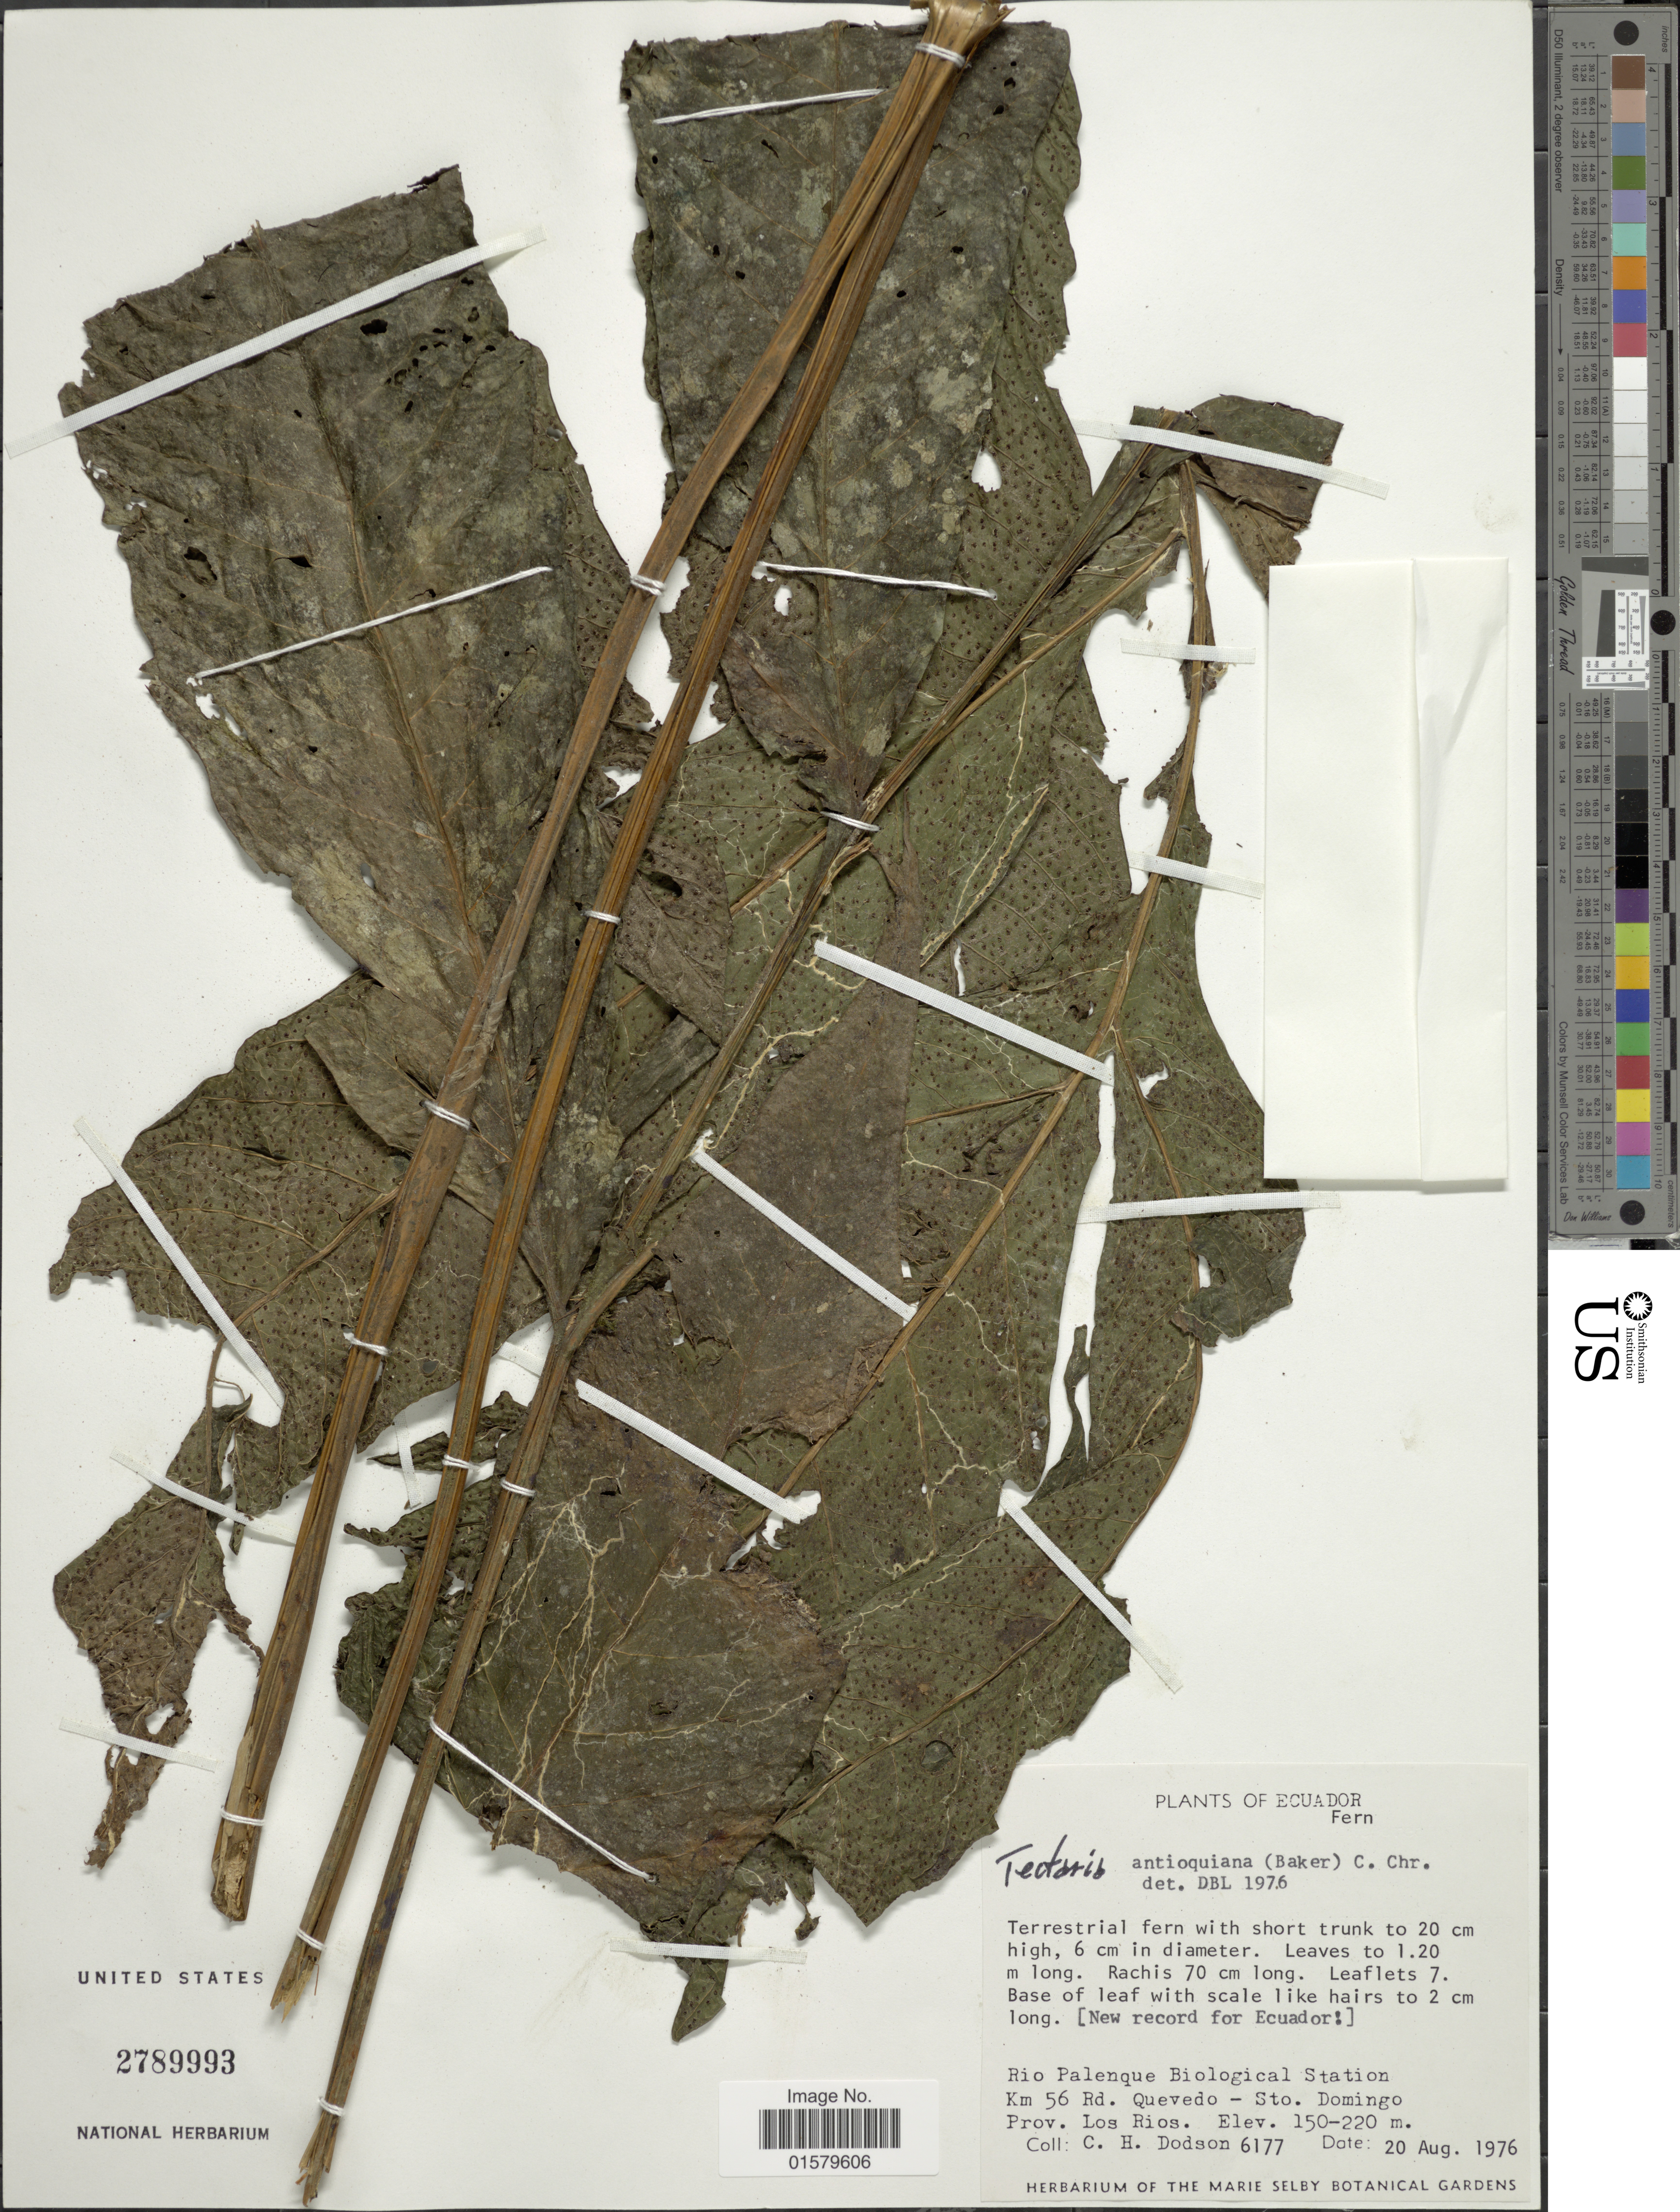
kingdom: Plantae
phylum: Tracheophyta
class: Polypodiopsida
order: Polypodiales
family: Tectariaceae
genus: Tectaria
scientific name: Tectaria chimborazensis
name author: (C. Chr.) C. Chr.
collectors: C. H. Dodson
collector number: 6177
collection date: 1976-09-20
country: Ecuador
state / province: Los Ríos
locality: Rio Palenque Biological Station Km. 56 Rd. Quevedo - Sto. Domingo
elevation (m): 150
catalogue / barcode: US 2789993